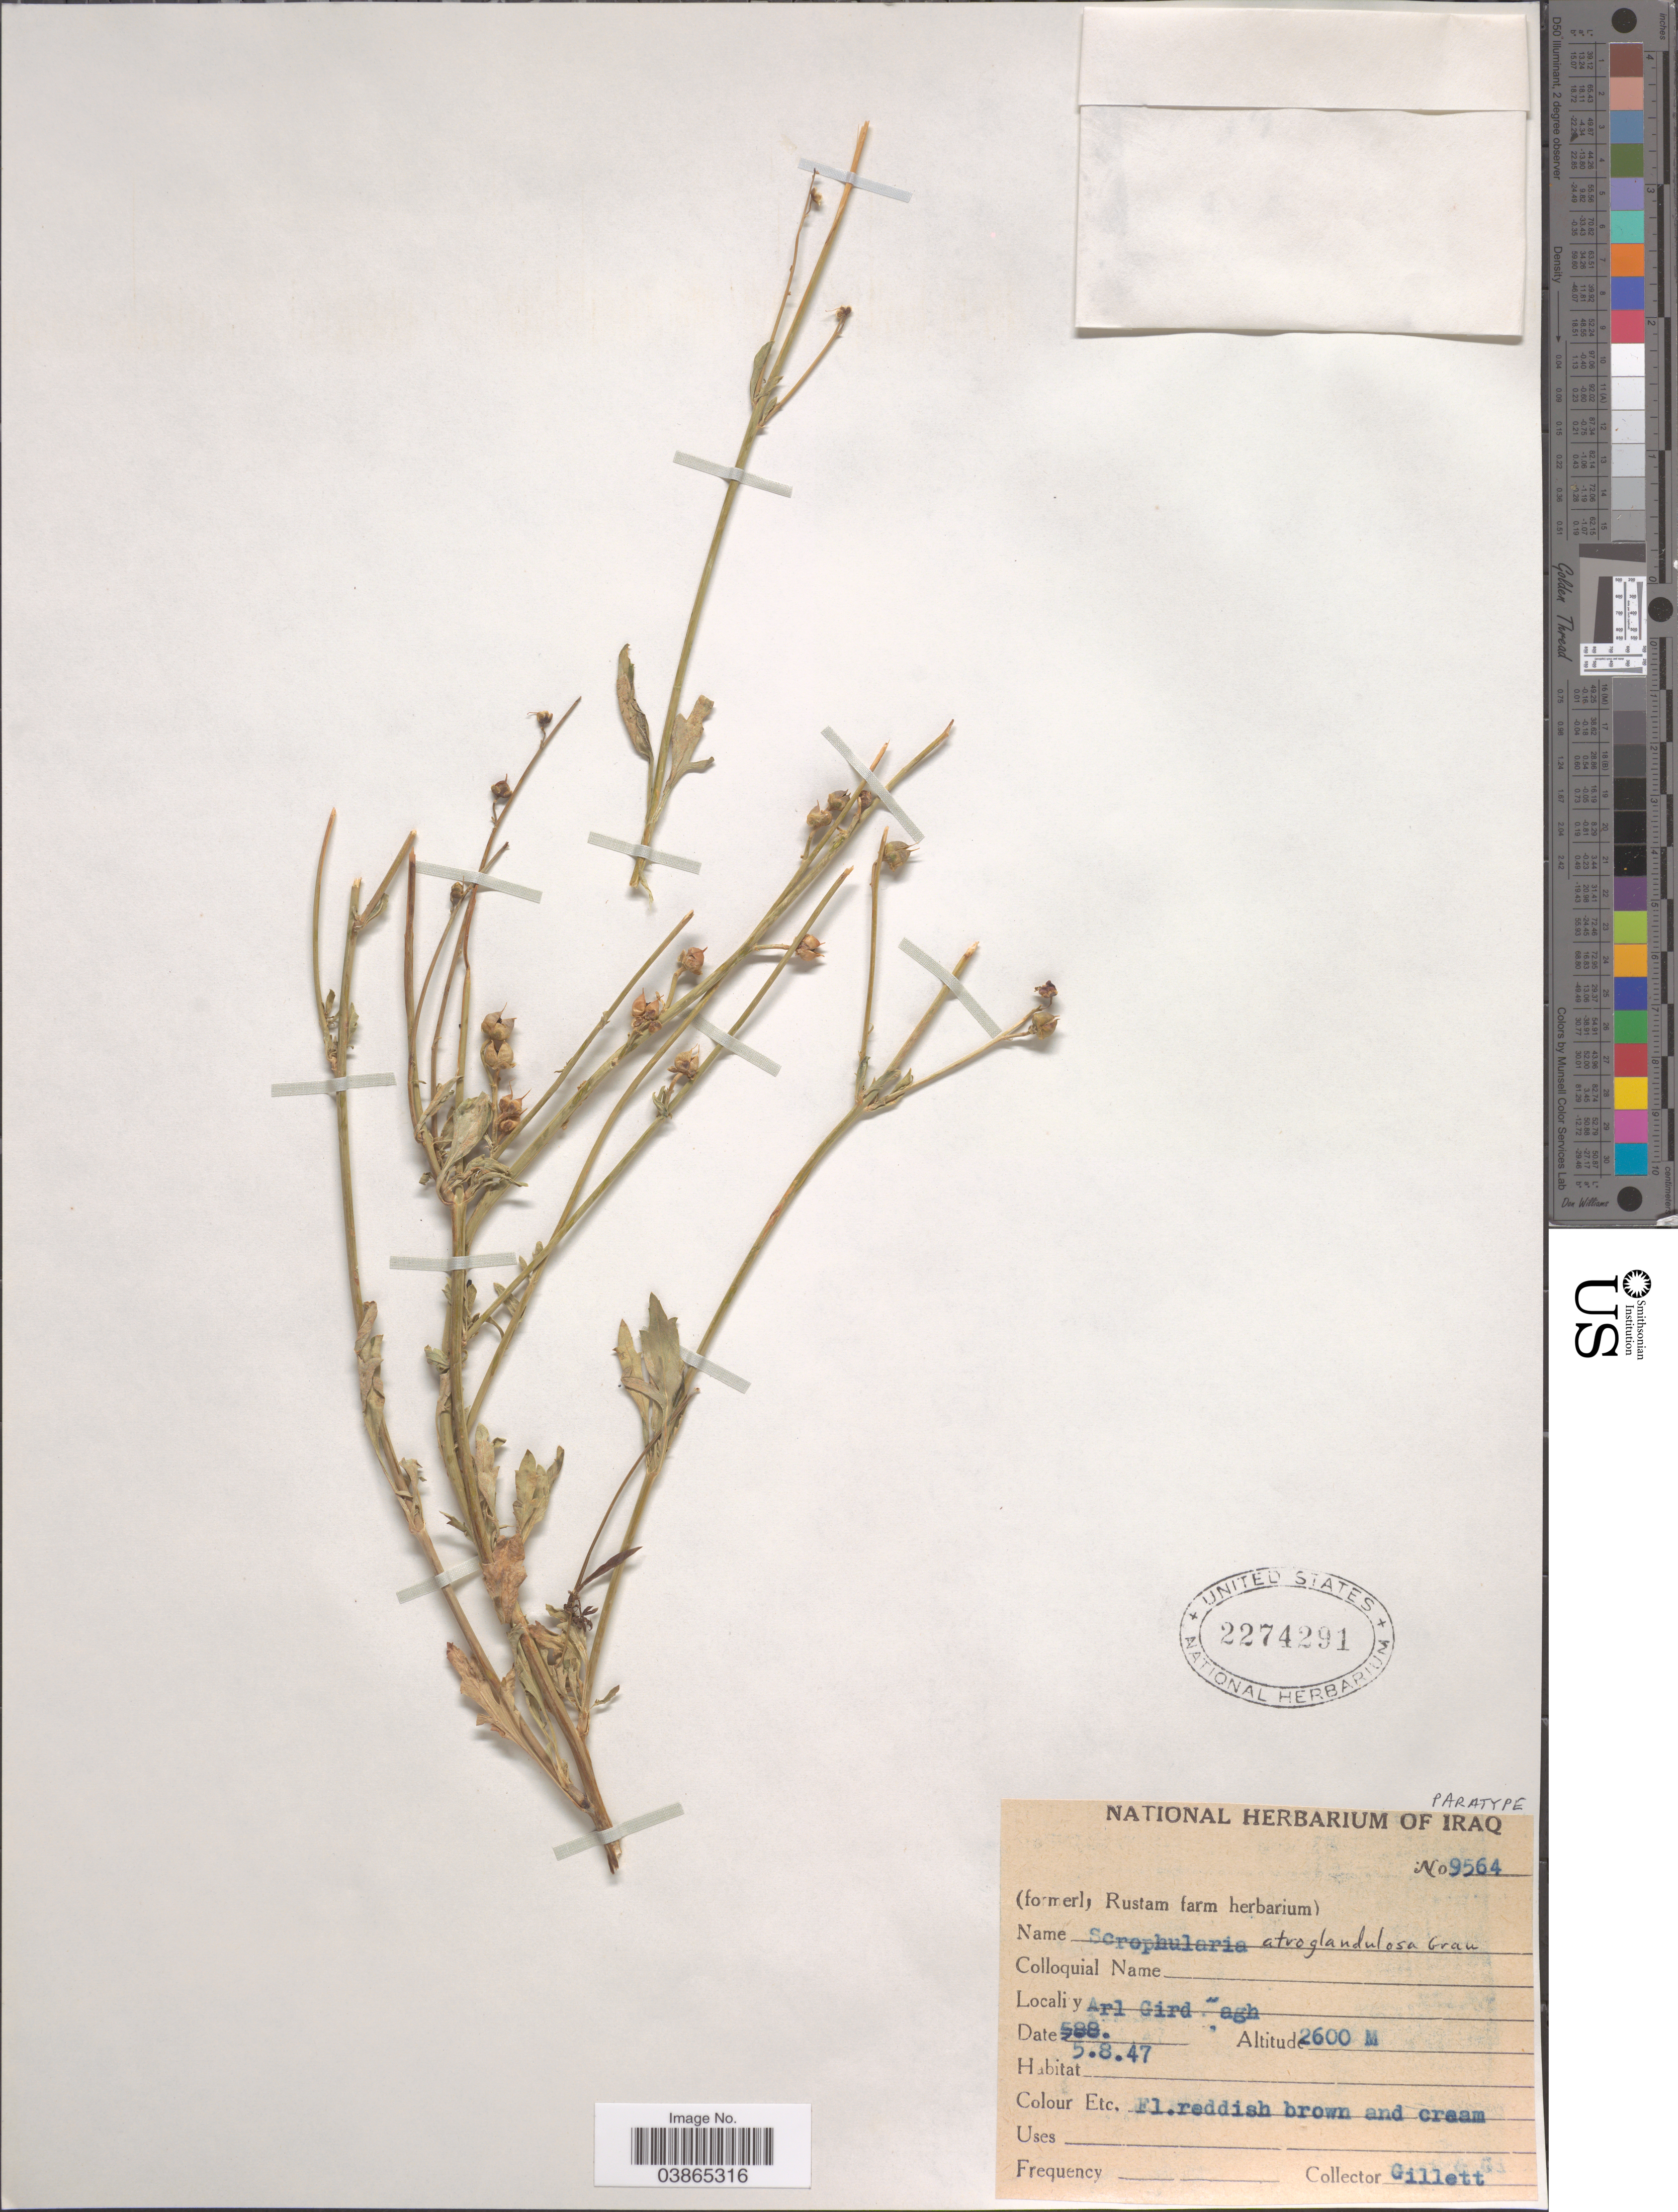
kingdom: Plantae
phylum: Tracheophyta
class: Magnoliopsida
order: Lamiales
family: Scrophulariaceae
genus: Scrophularia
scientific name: Scrophularia atroglandulosa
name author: Grau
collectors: Gillett, --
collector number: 9564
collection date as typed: Transcribed d/m/y: 5/8/47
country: Iraq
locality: Arl Gird agh.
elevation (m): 2600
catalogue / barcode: US 2274291